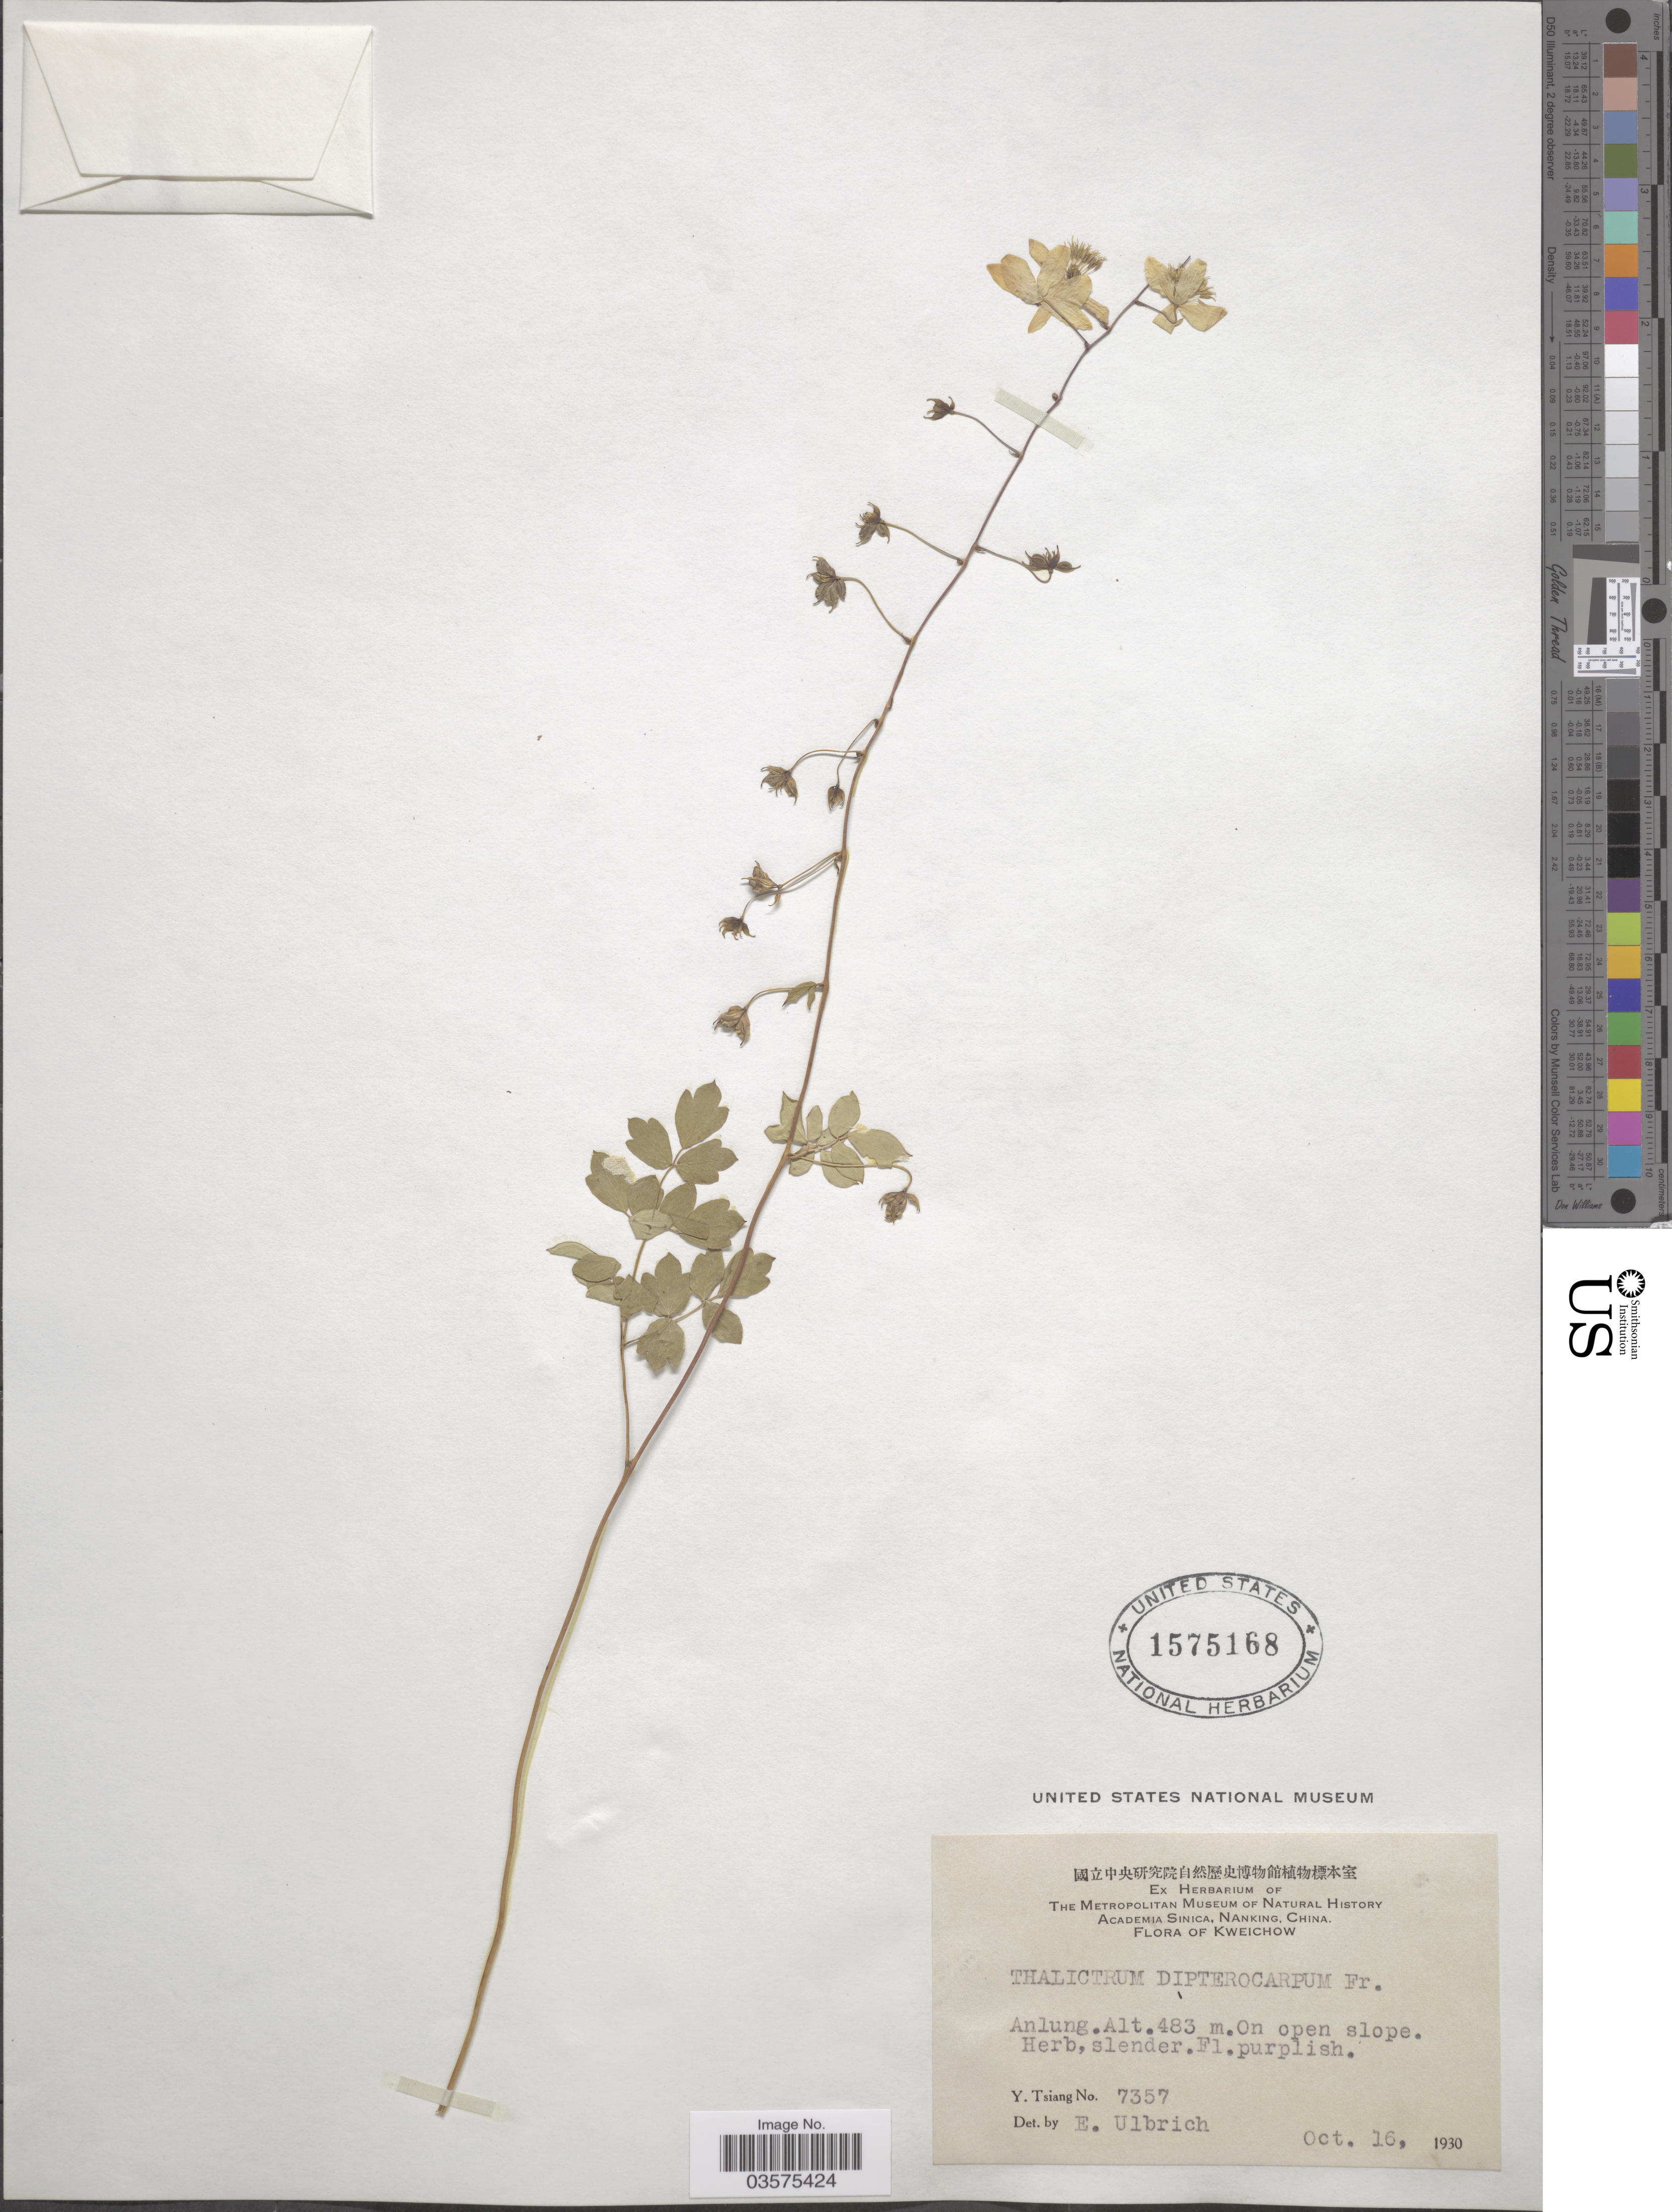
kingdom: Plantae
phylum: Tracheophyta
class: Magnoliopsida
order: Ranunculales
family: Ranunculaceae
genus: Thalictrum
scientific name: Thalictrum dipterocarpum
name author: Franch.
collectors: Y. Tsiang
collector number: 7357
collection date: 1930-10-16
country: China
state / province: Guizhou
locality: Kweichow. Anlung.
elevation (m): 483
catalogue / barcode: US 1575168